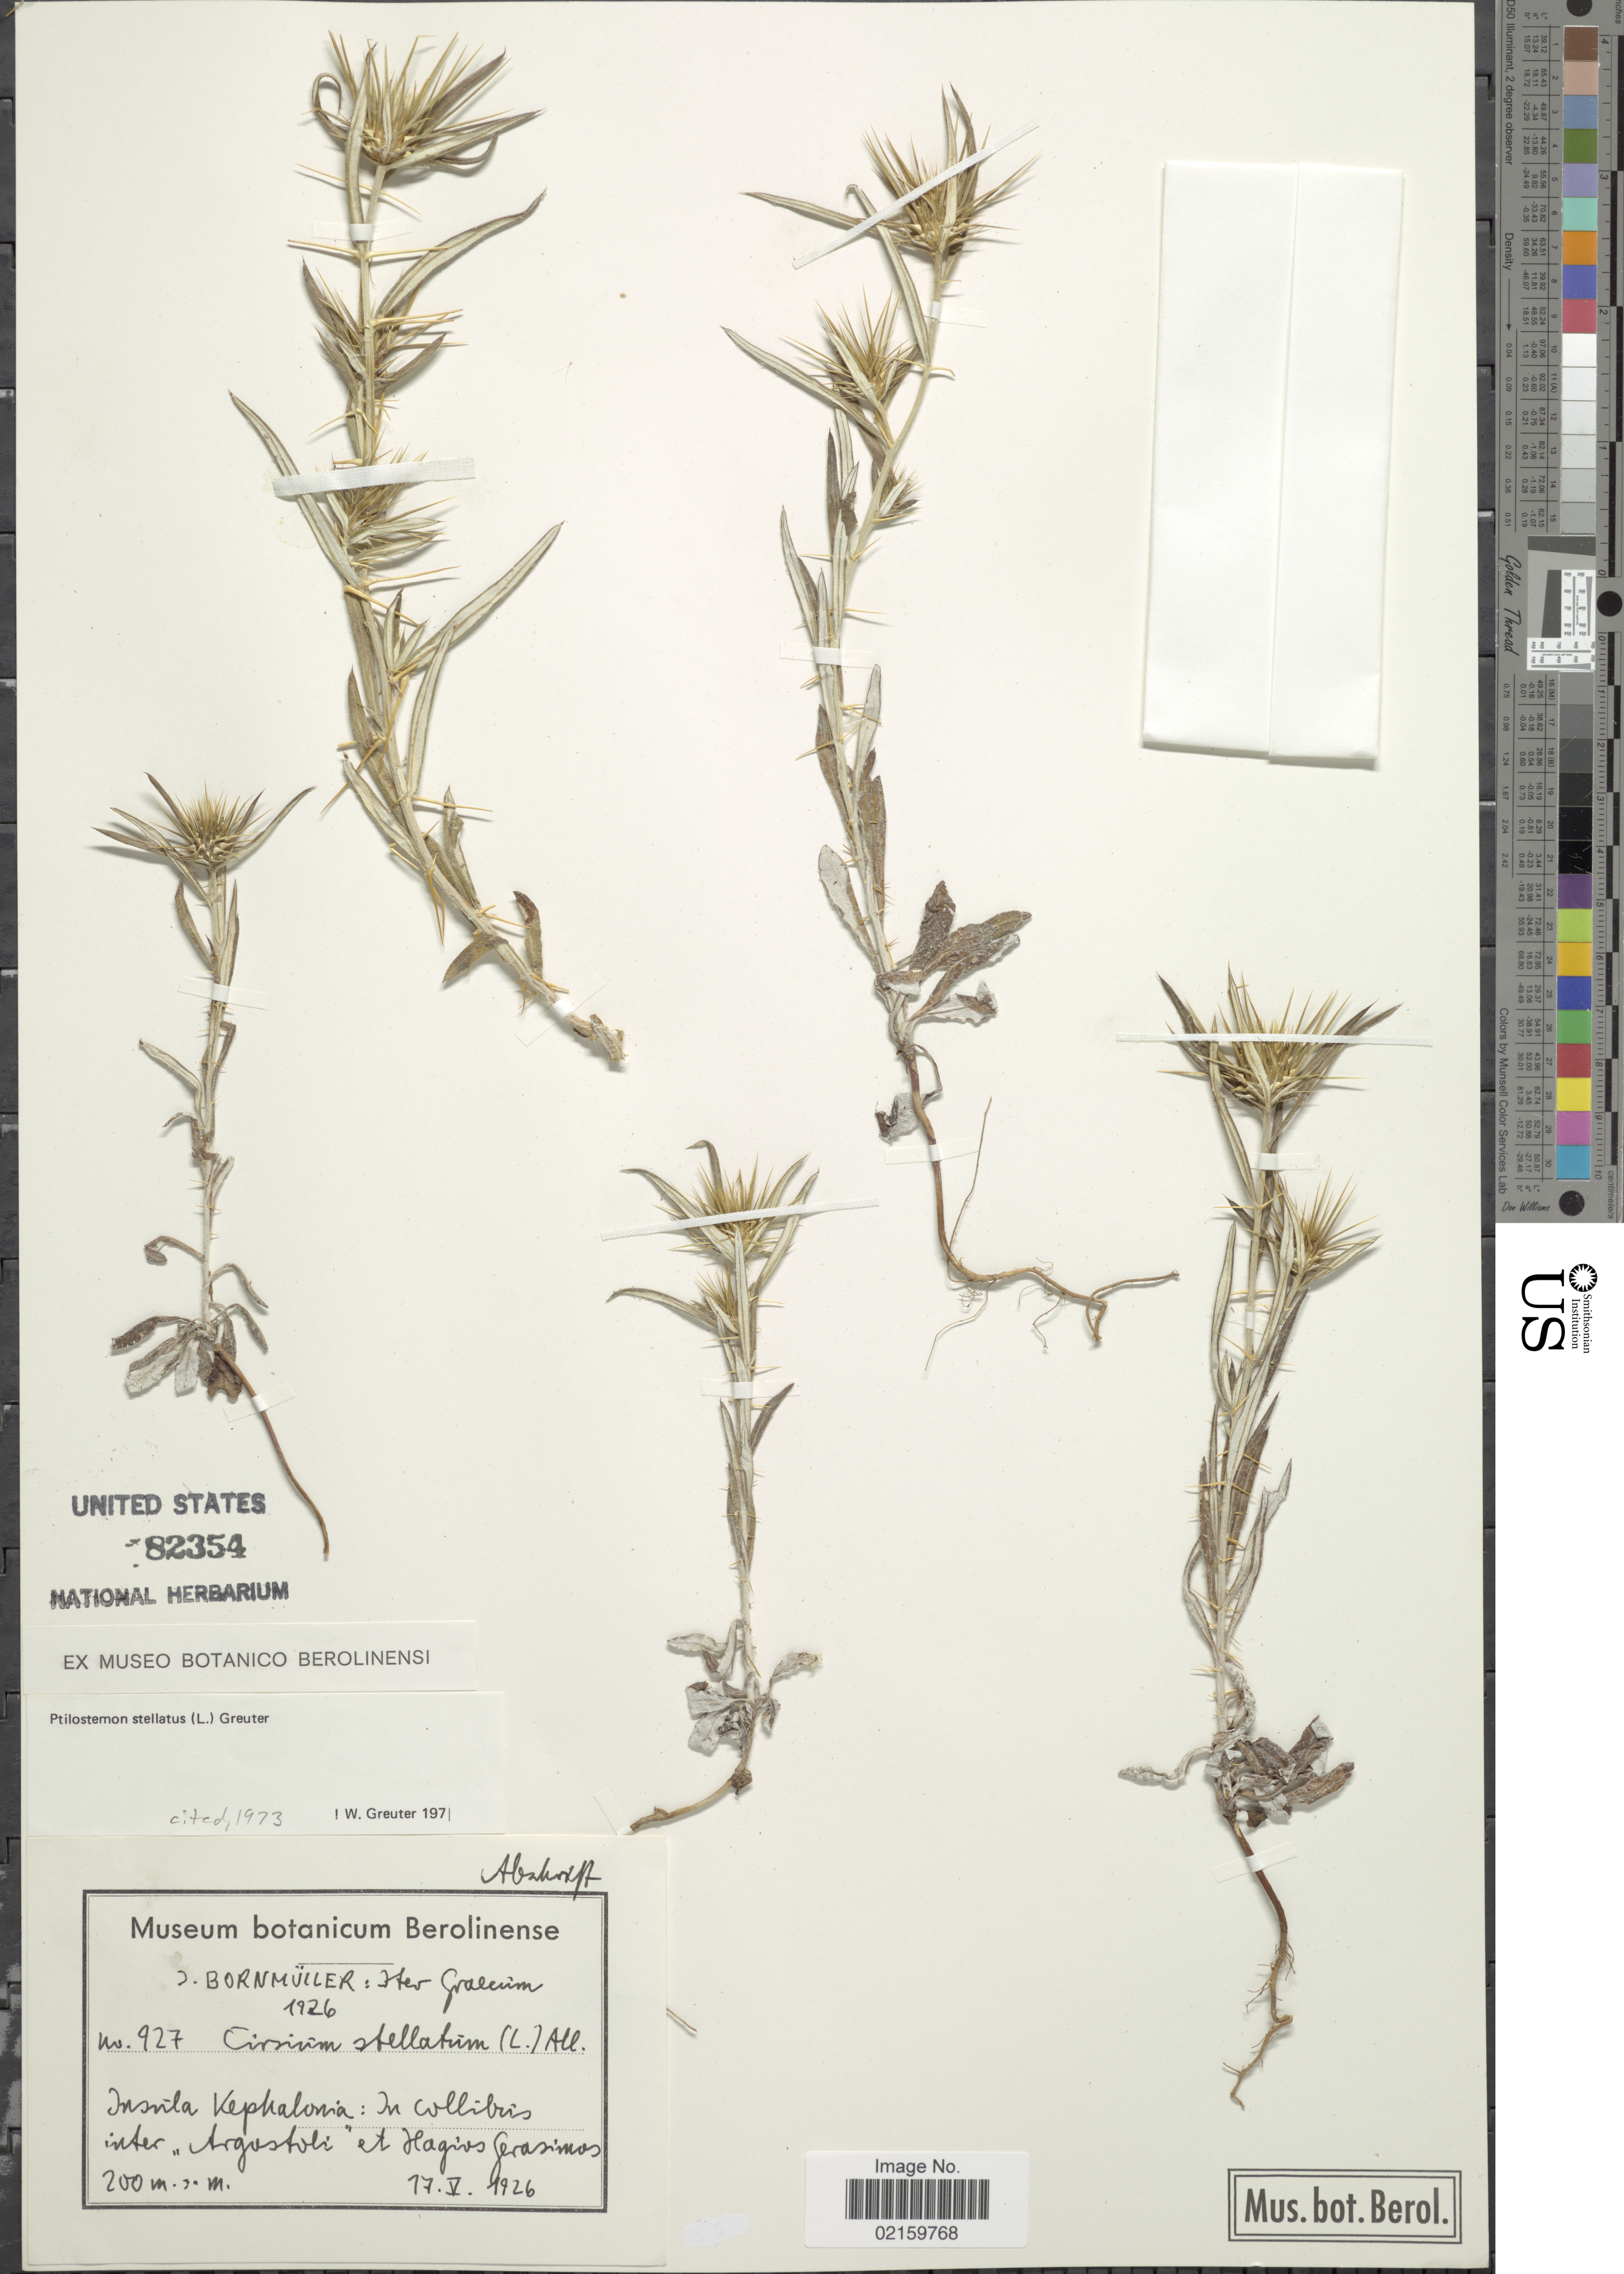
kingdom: Plantae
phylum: Tracheophyta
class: Magnoliopsida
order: Asterales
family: Asteraceae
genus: Ptilostemon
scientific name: Ptilostemon stellatus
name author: (L.) Greuter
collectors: J. Bornmüller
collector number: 927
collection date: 1926-05-17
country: Greece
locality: Insula Kephalonia: In collibus inter Argostoli et Hagios Gerasimos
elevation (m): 200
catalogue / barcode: US 82354